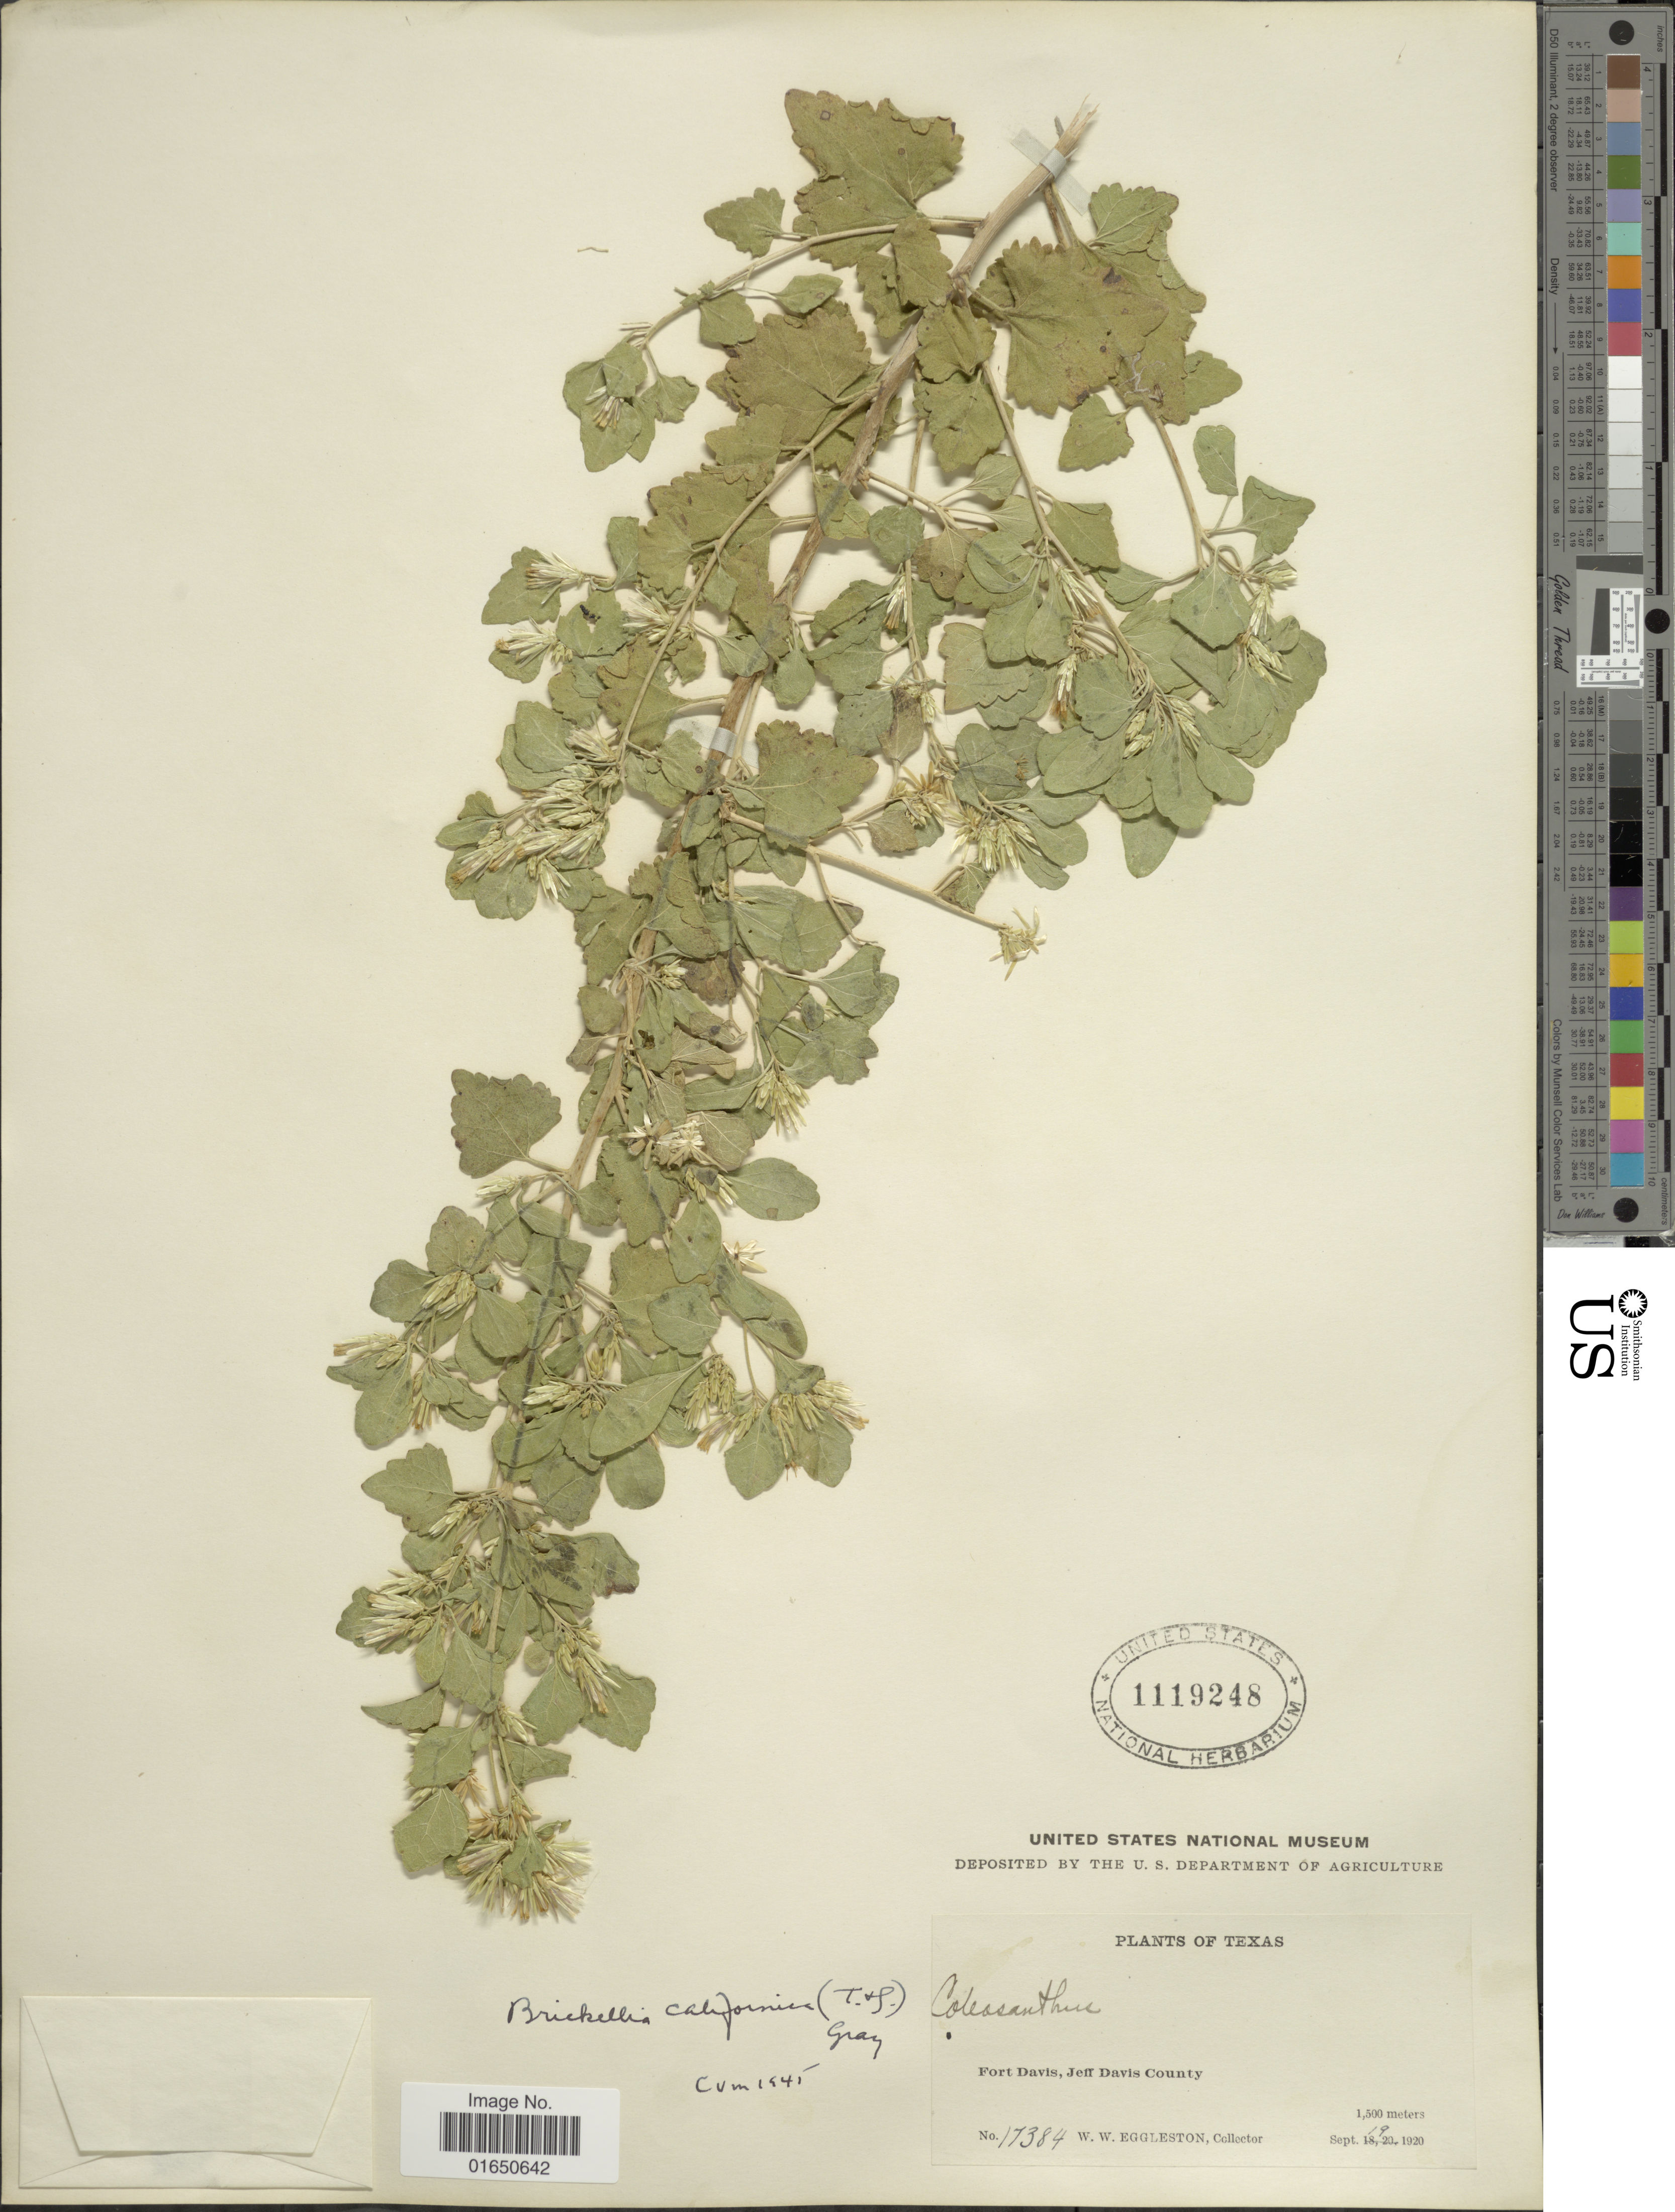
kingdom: Plantae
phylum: Tracheophyta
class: Magnoliopsida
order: Asterales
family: Asteraceae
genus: Brickellia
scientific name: Brickellia californica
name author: (Torr. & A. Gray) A. Gray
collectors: W. W. Eggleston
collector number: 17384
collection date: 1920-09-19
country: United States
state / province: Texas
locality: Fort Davis, Jeff Davis County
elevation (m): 1500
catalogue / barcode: US 1119248